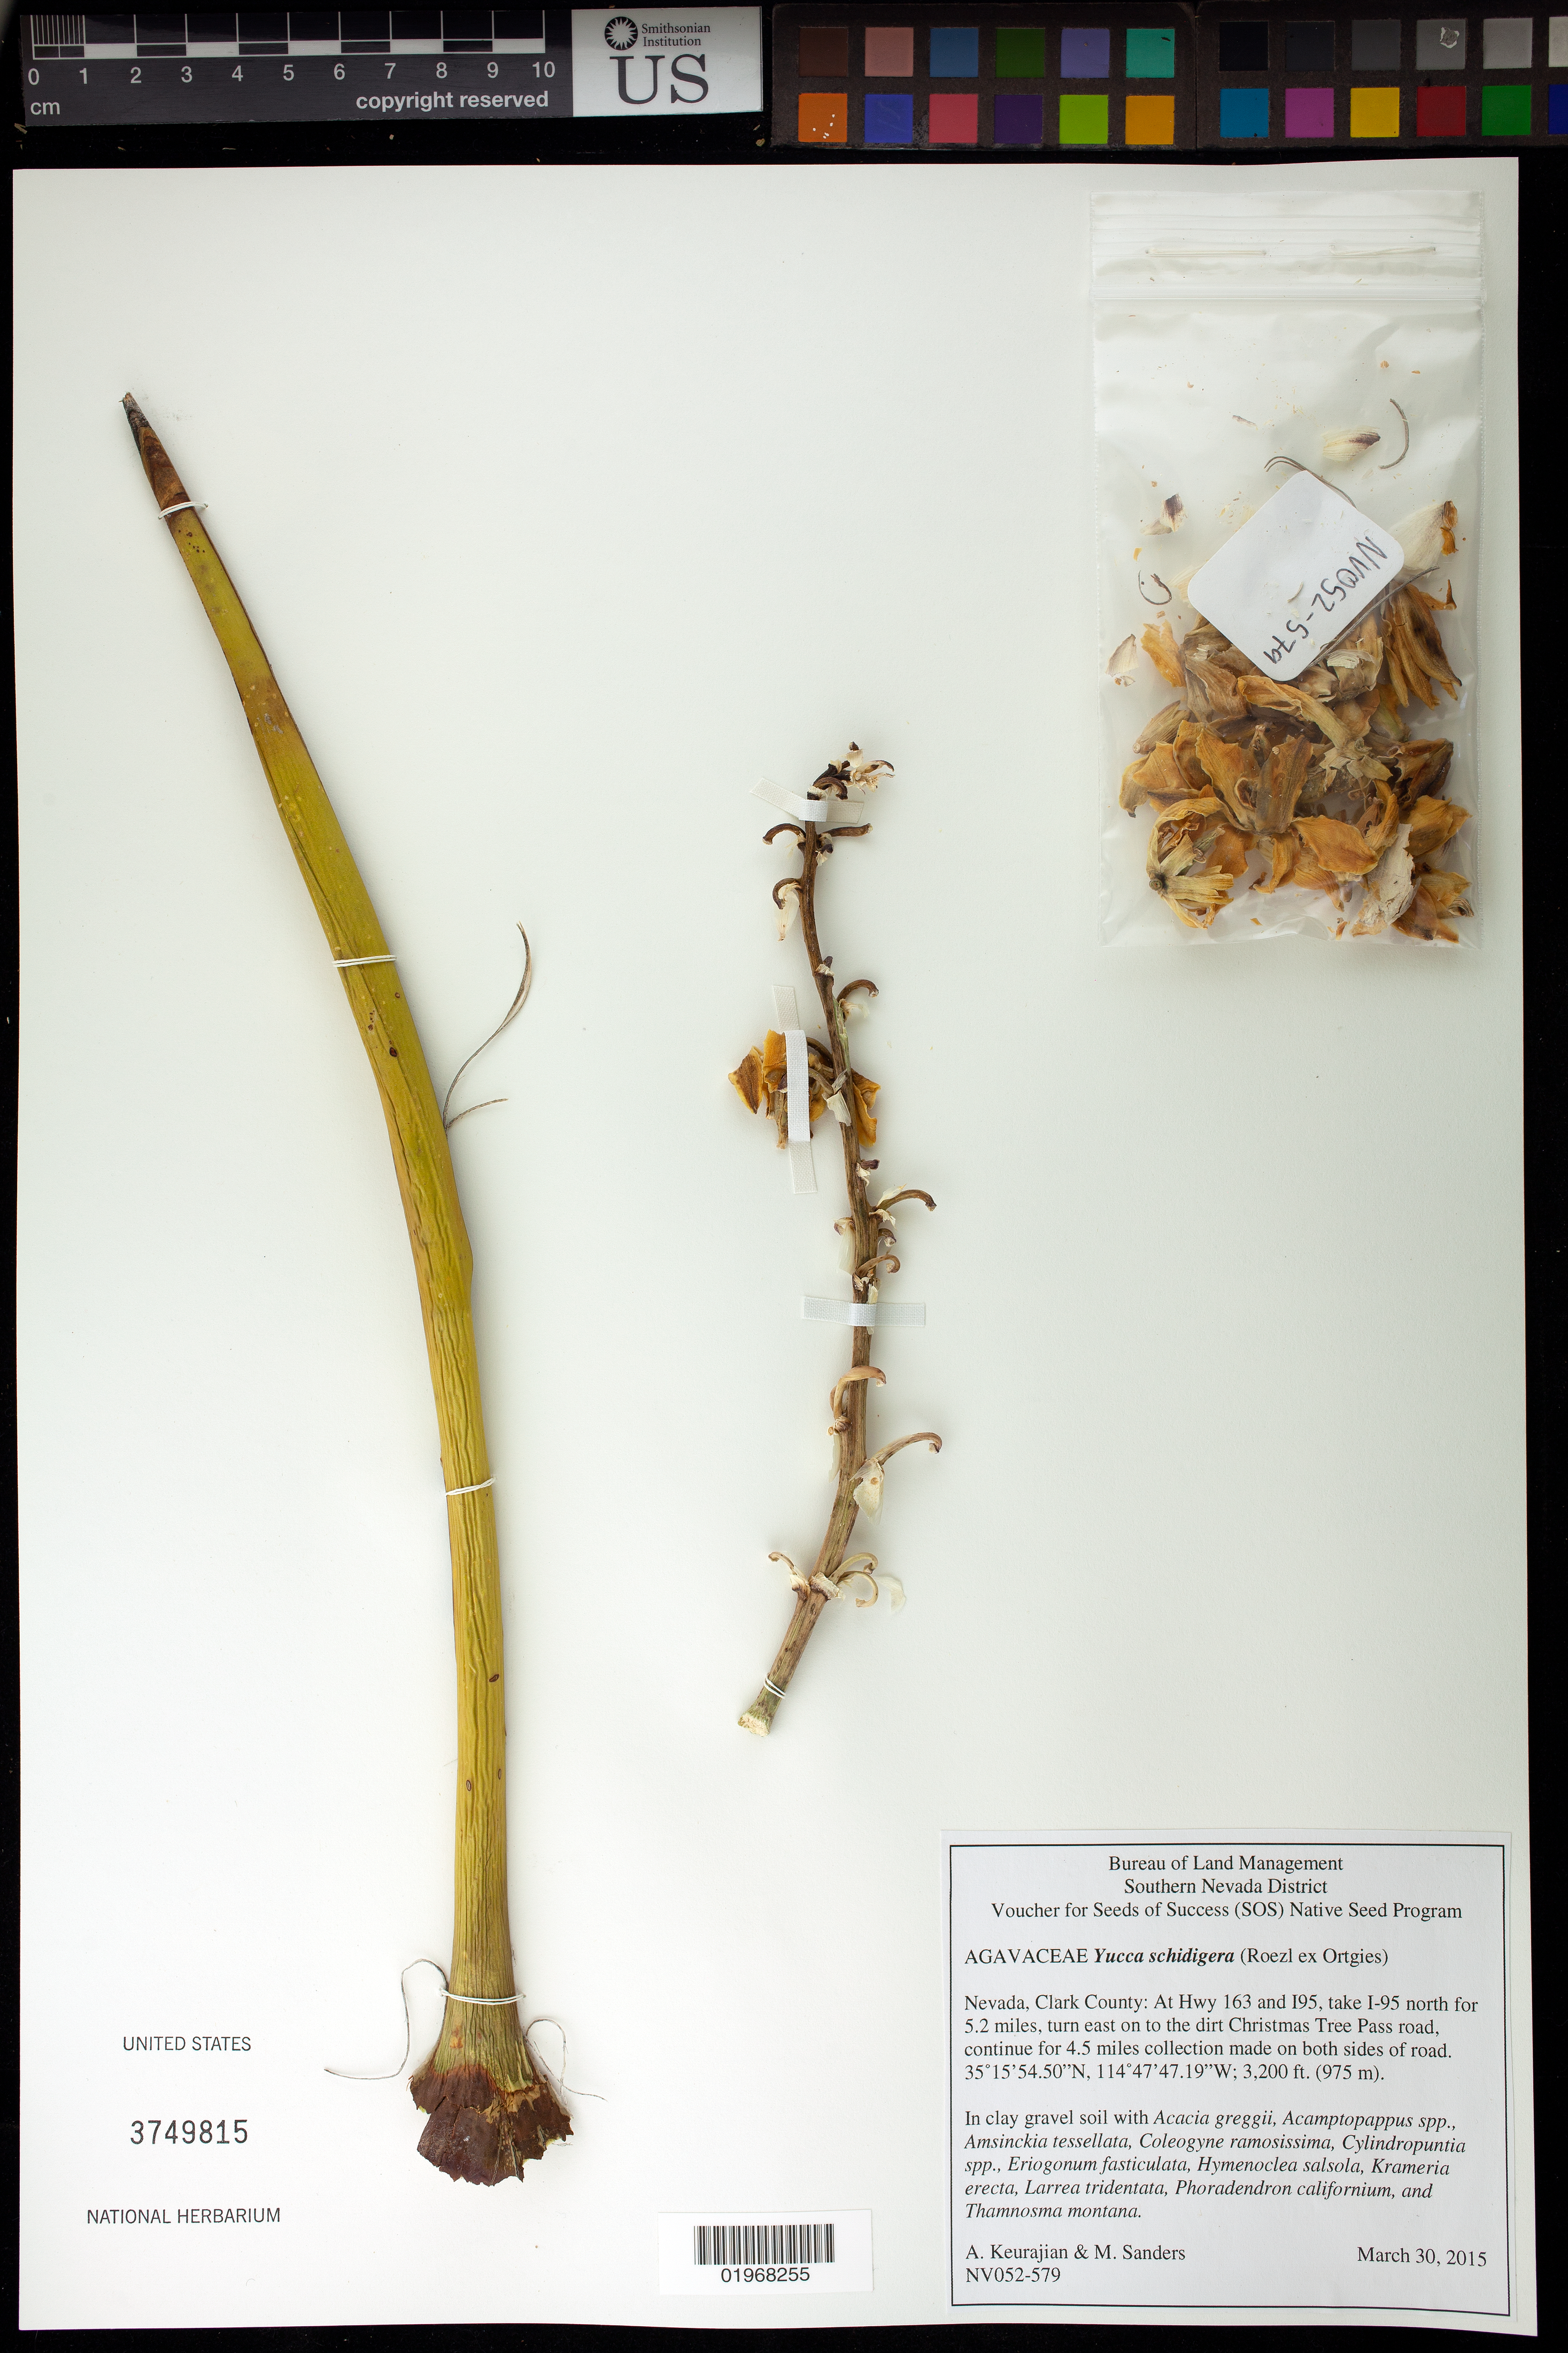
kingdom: Plantae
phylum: Tracheophyta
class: Liliopsida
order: Asparagales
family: Asparagaceae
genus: Yucca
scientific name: Yucca schidigera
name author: Roezl ex Ortgies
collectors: A. Keurajian & M. Sanders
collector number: NV052-579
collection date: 2015-03-30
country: United States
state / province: Nevada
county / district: Clark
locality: Christmas Tree Pass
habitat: In clay gravel soil with Acacia greggii, Krameria erecta, Larrea tridentata, ect.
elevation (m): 975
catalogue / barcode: US 3749815